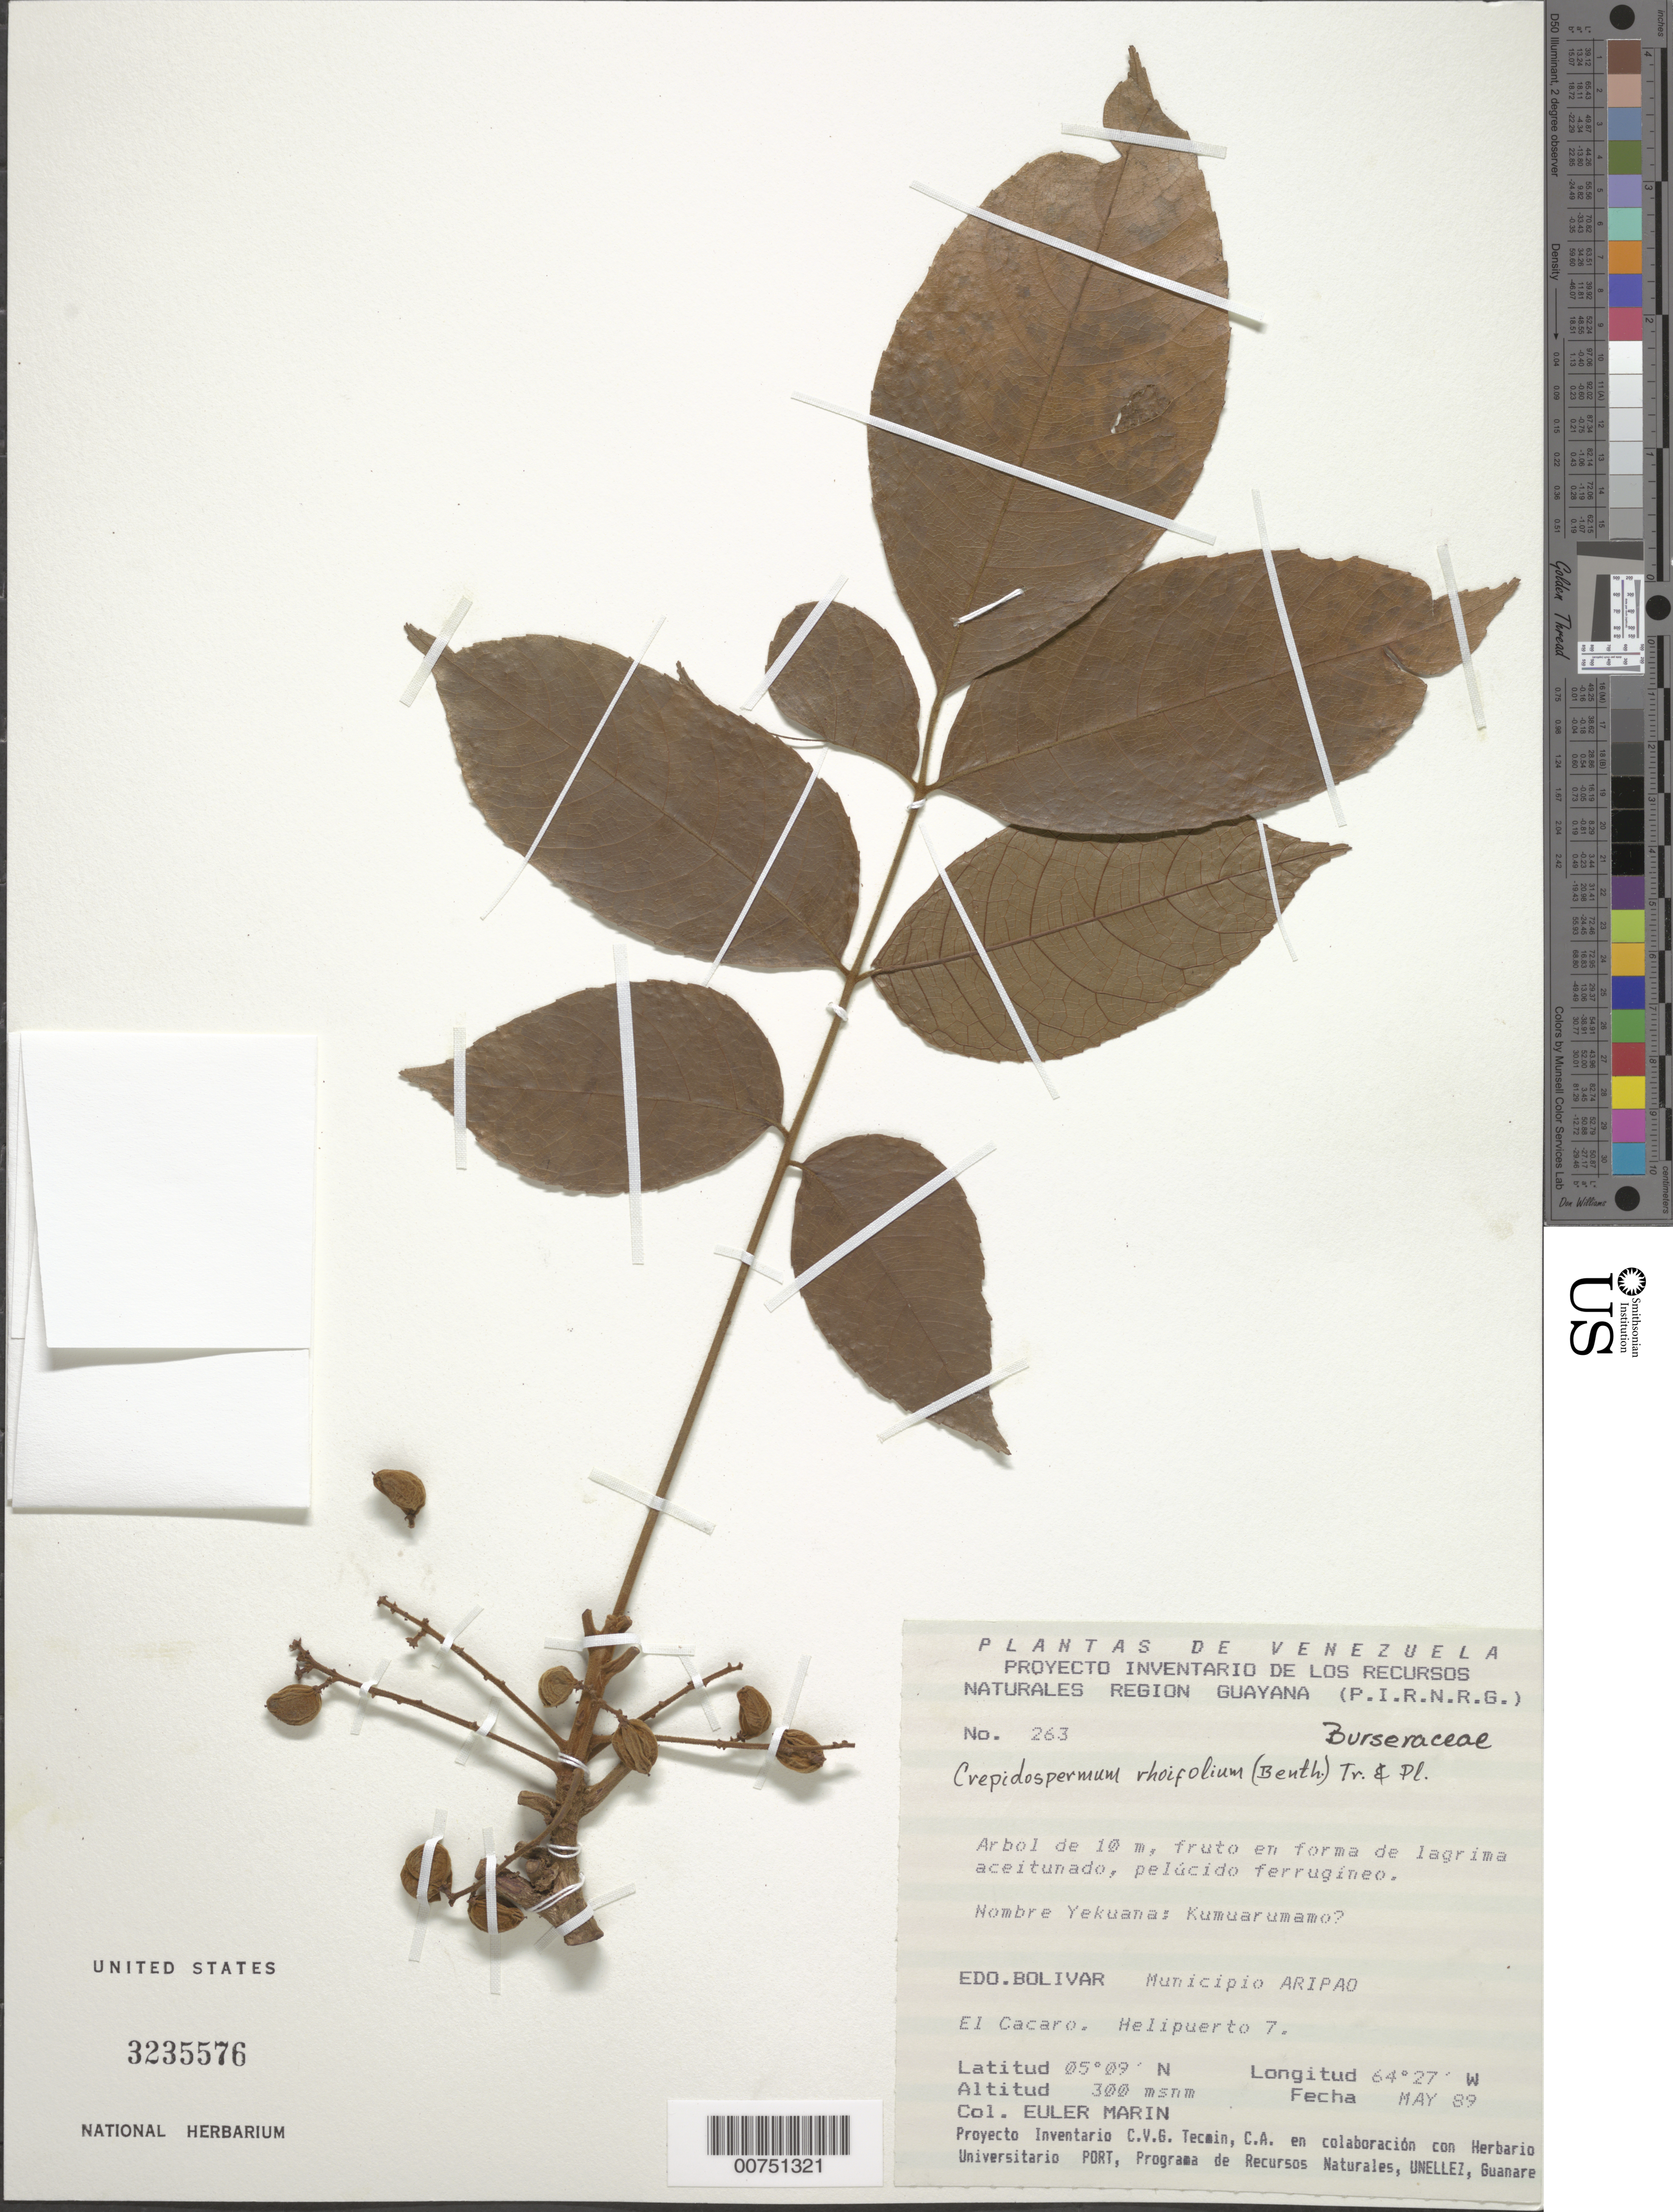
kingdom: Plantae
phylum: Tracheophyta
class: Magnoliopsida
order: Sapindales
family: Burseraceae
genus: Protium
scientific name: Protium rhoifolium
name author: (Benth.) Byng & Christenh.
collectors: E. Marin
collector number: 263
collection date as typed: May-89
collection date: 1989-05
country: Venezuela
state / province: Bolívar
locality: Mun. Aripao, El Cacaro, Helipuerto 7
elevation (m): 300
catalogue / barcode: US 3235576